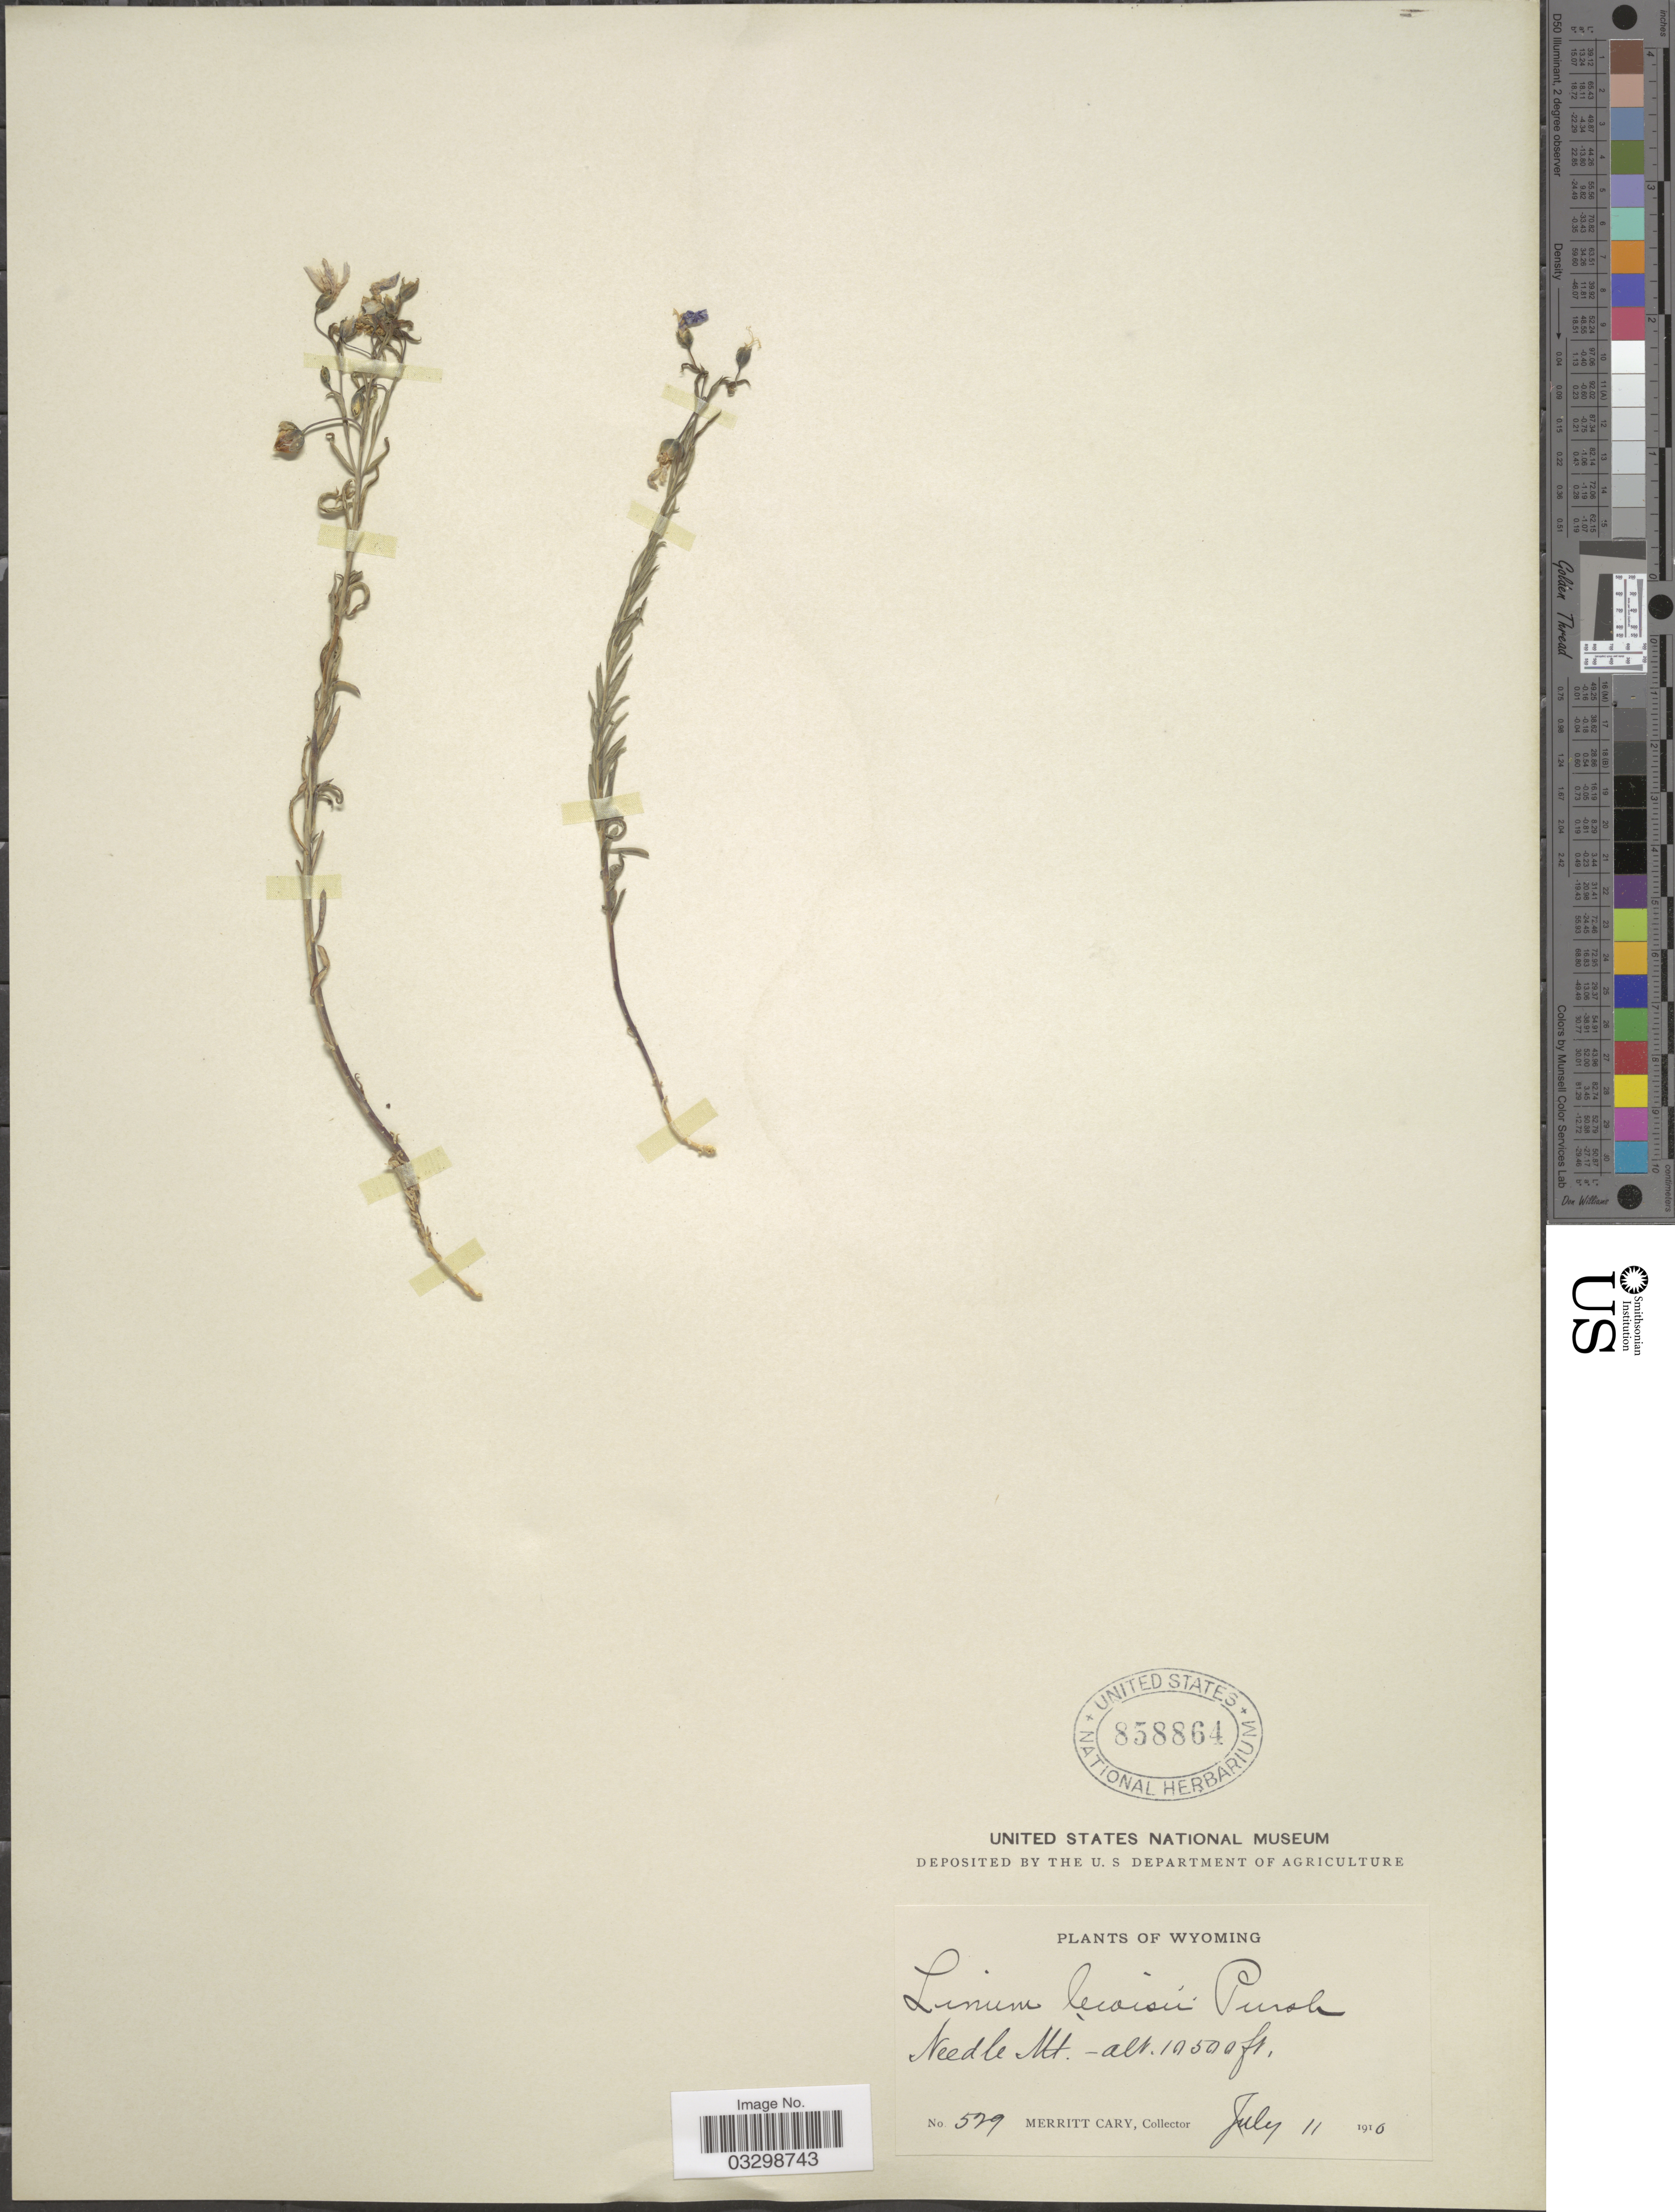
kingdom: Plantae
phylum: Tracheophyta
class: Magnoliopsida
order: Malpighiales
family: Linaceae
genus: Linum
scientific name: Linum lewisii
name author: Pursh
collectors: M. Cary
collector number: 529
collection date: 1910-07-11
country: United States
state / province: Wyoming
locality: Needle Mt.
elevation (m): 3200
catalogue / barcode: US 858864